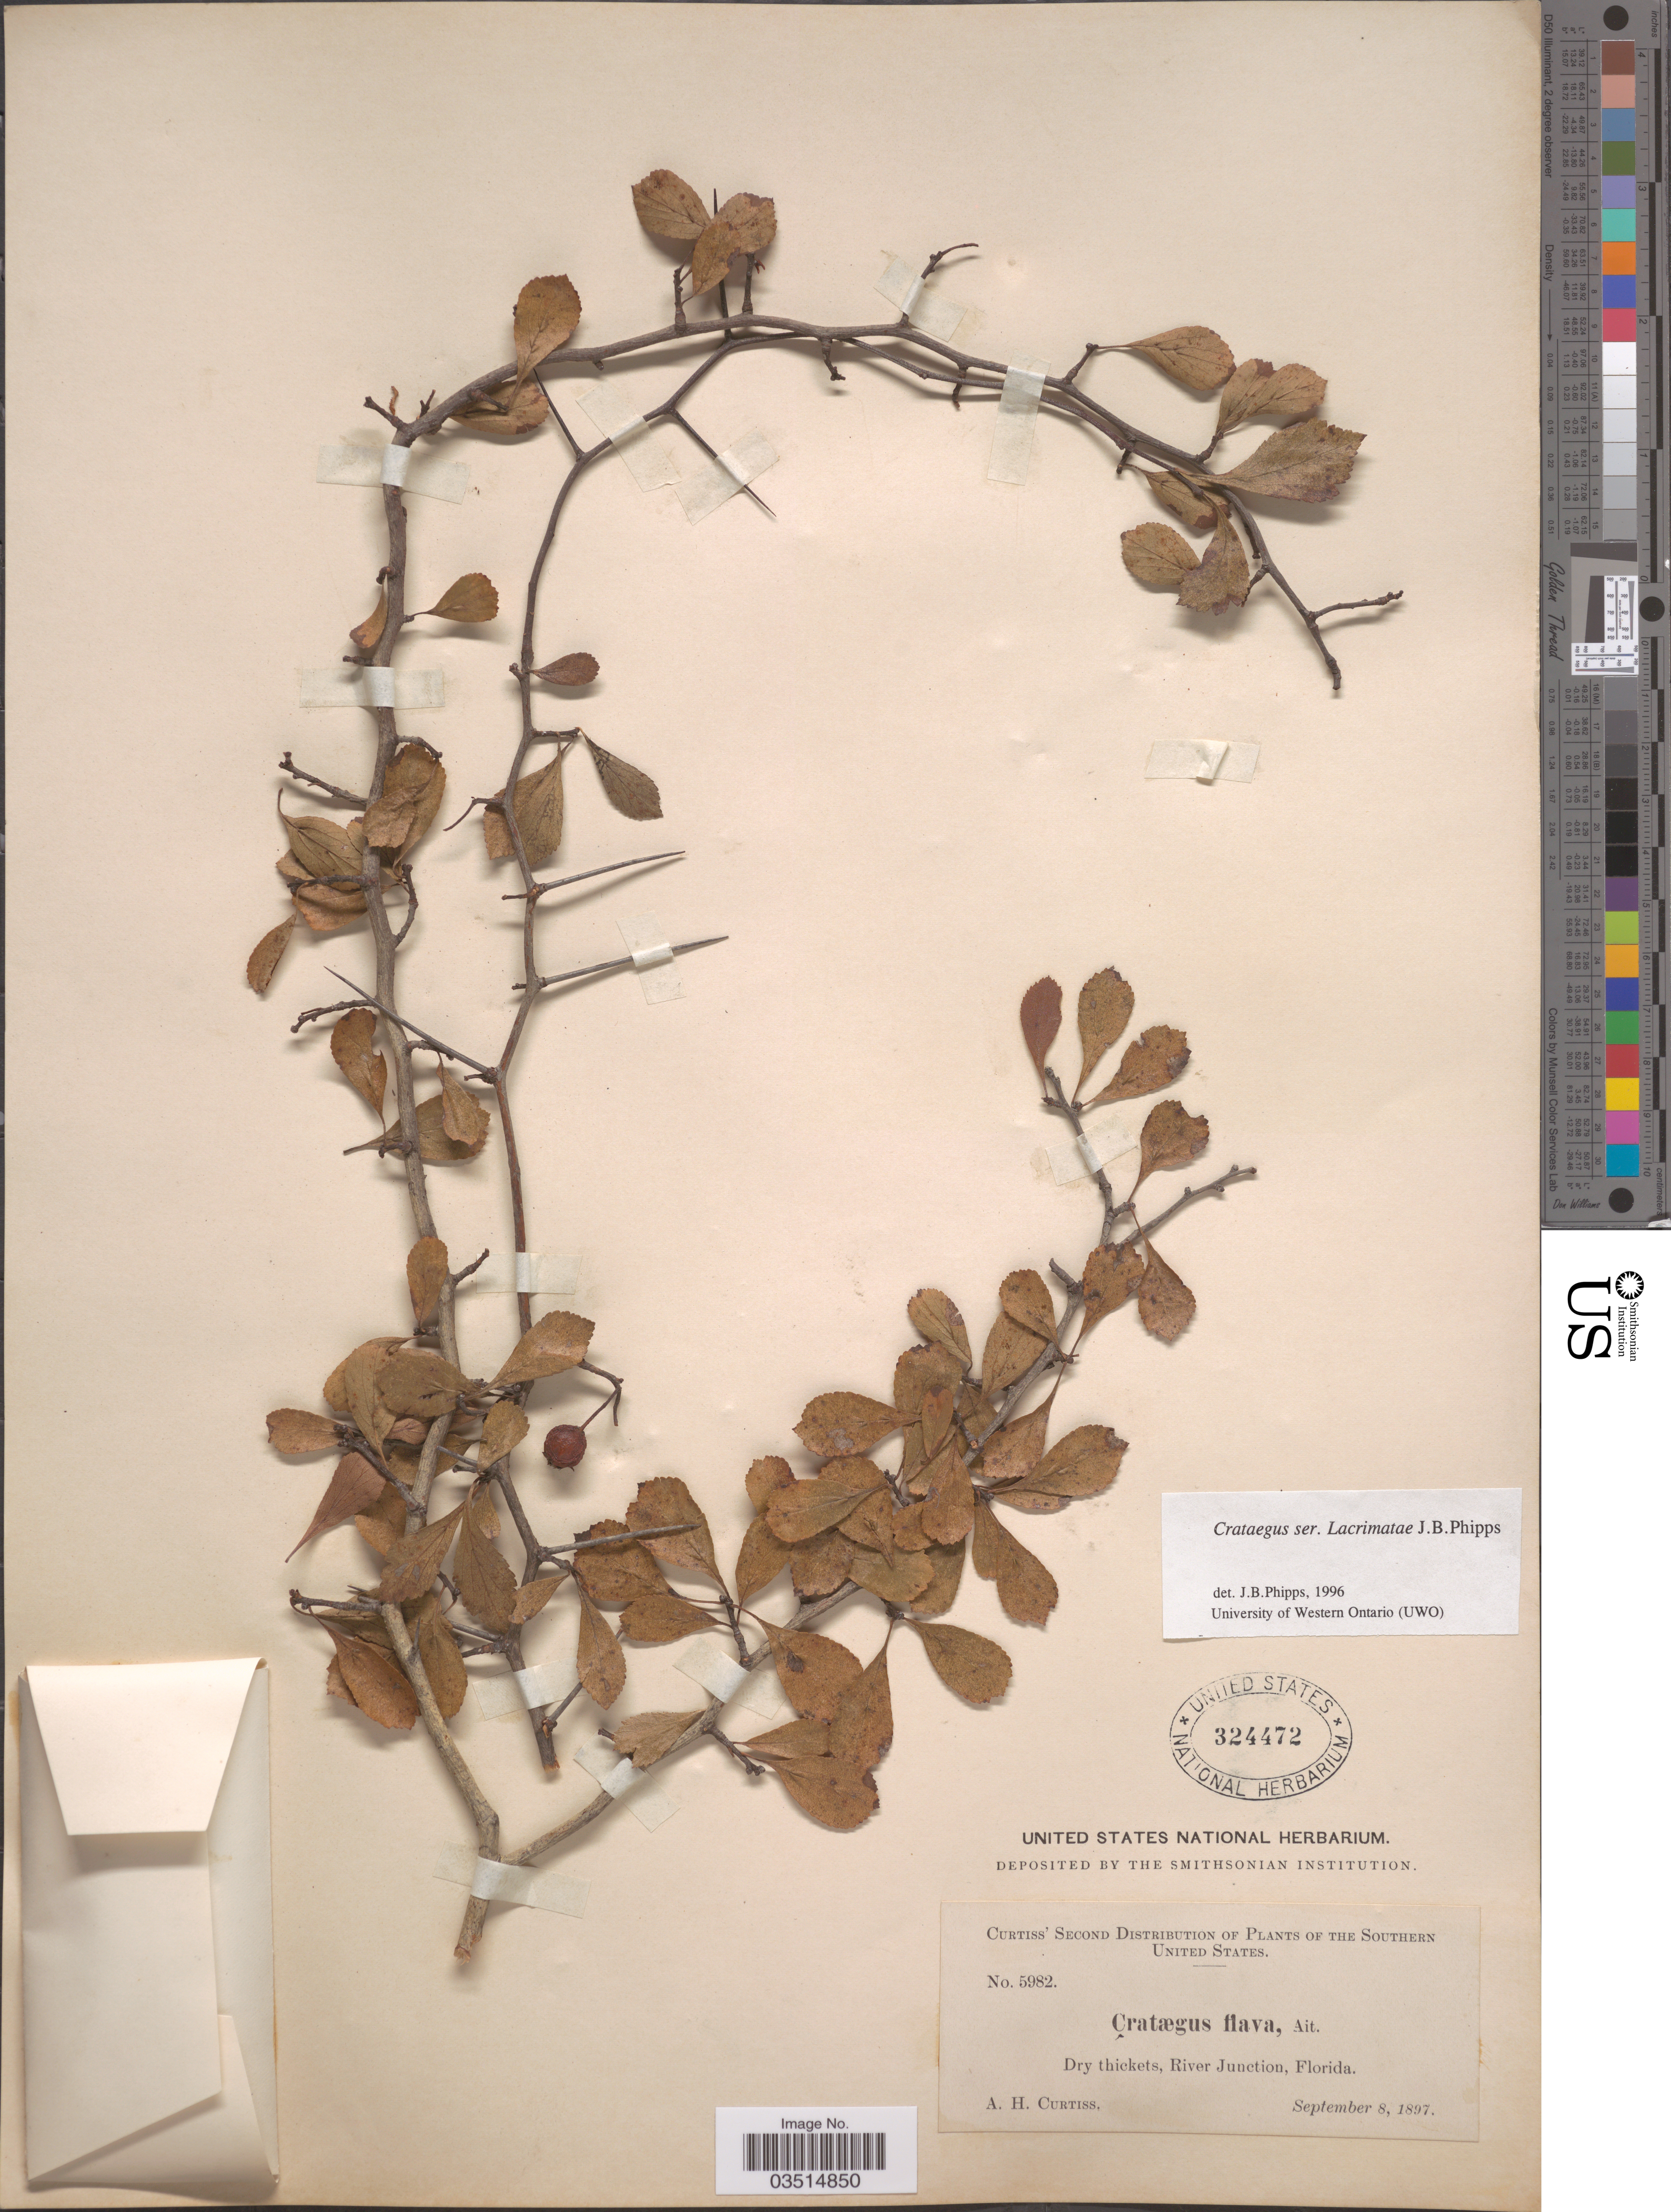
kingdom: Plantae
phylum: Tracheophyta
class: Magnoliopsida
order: Rosales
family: Rosaceae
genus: Crataegus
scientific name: Crataegus flava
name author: Aiton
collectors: A. H. Curtiss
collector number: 5982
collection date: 1879-09-08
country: United States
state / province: Florida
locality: The Southern United States. Dry thickets, River Junction.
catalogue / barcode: US 324472